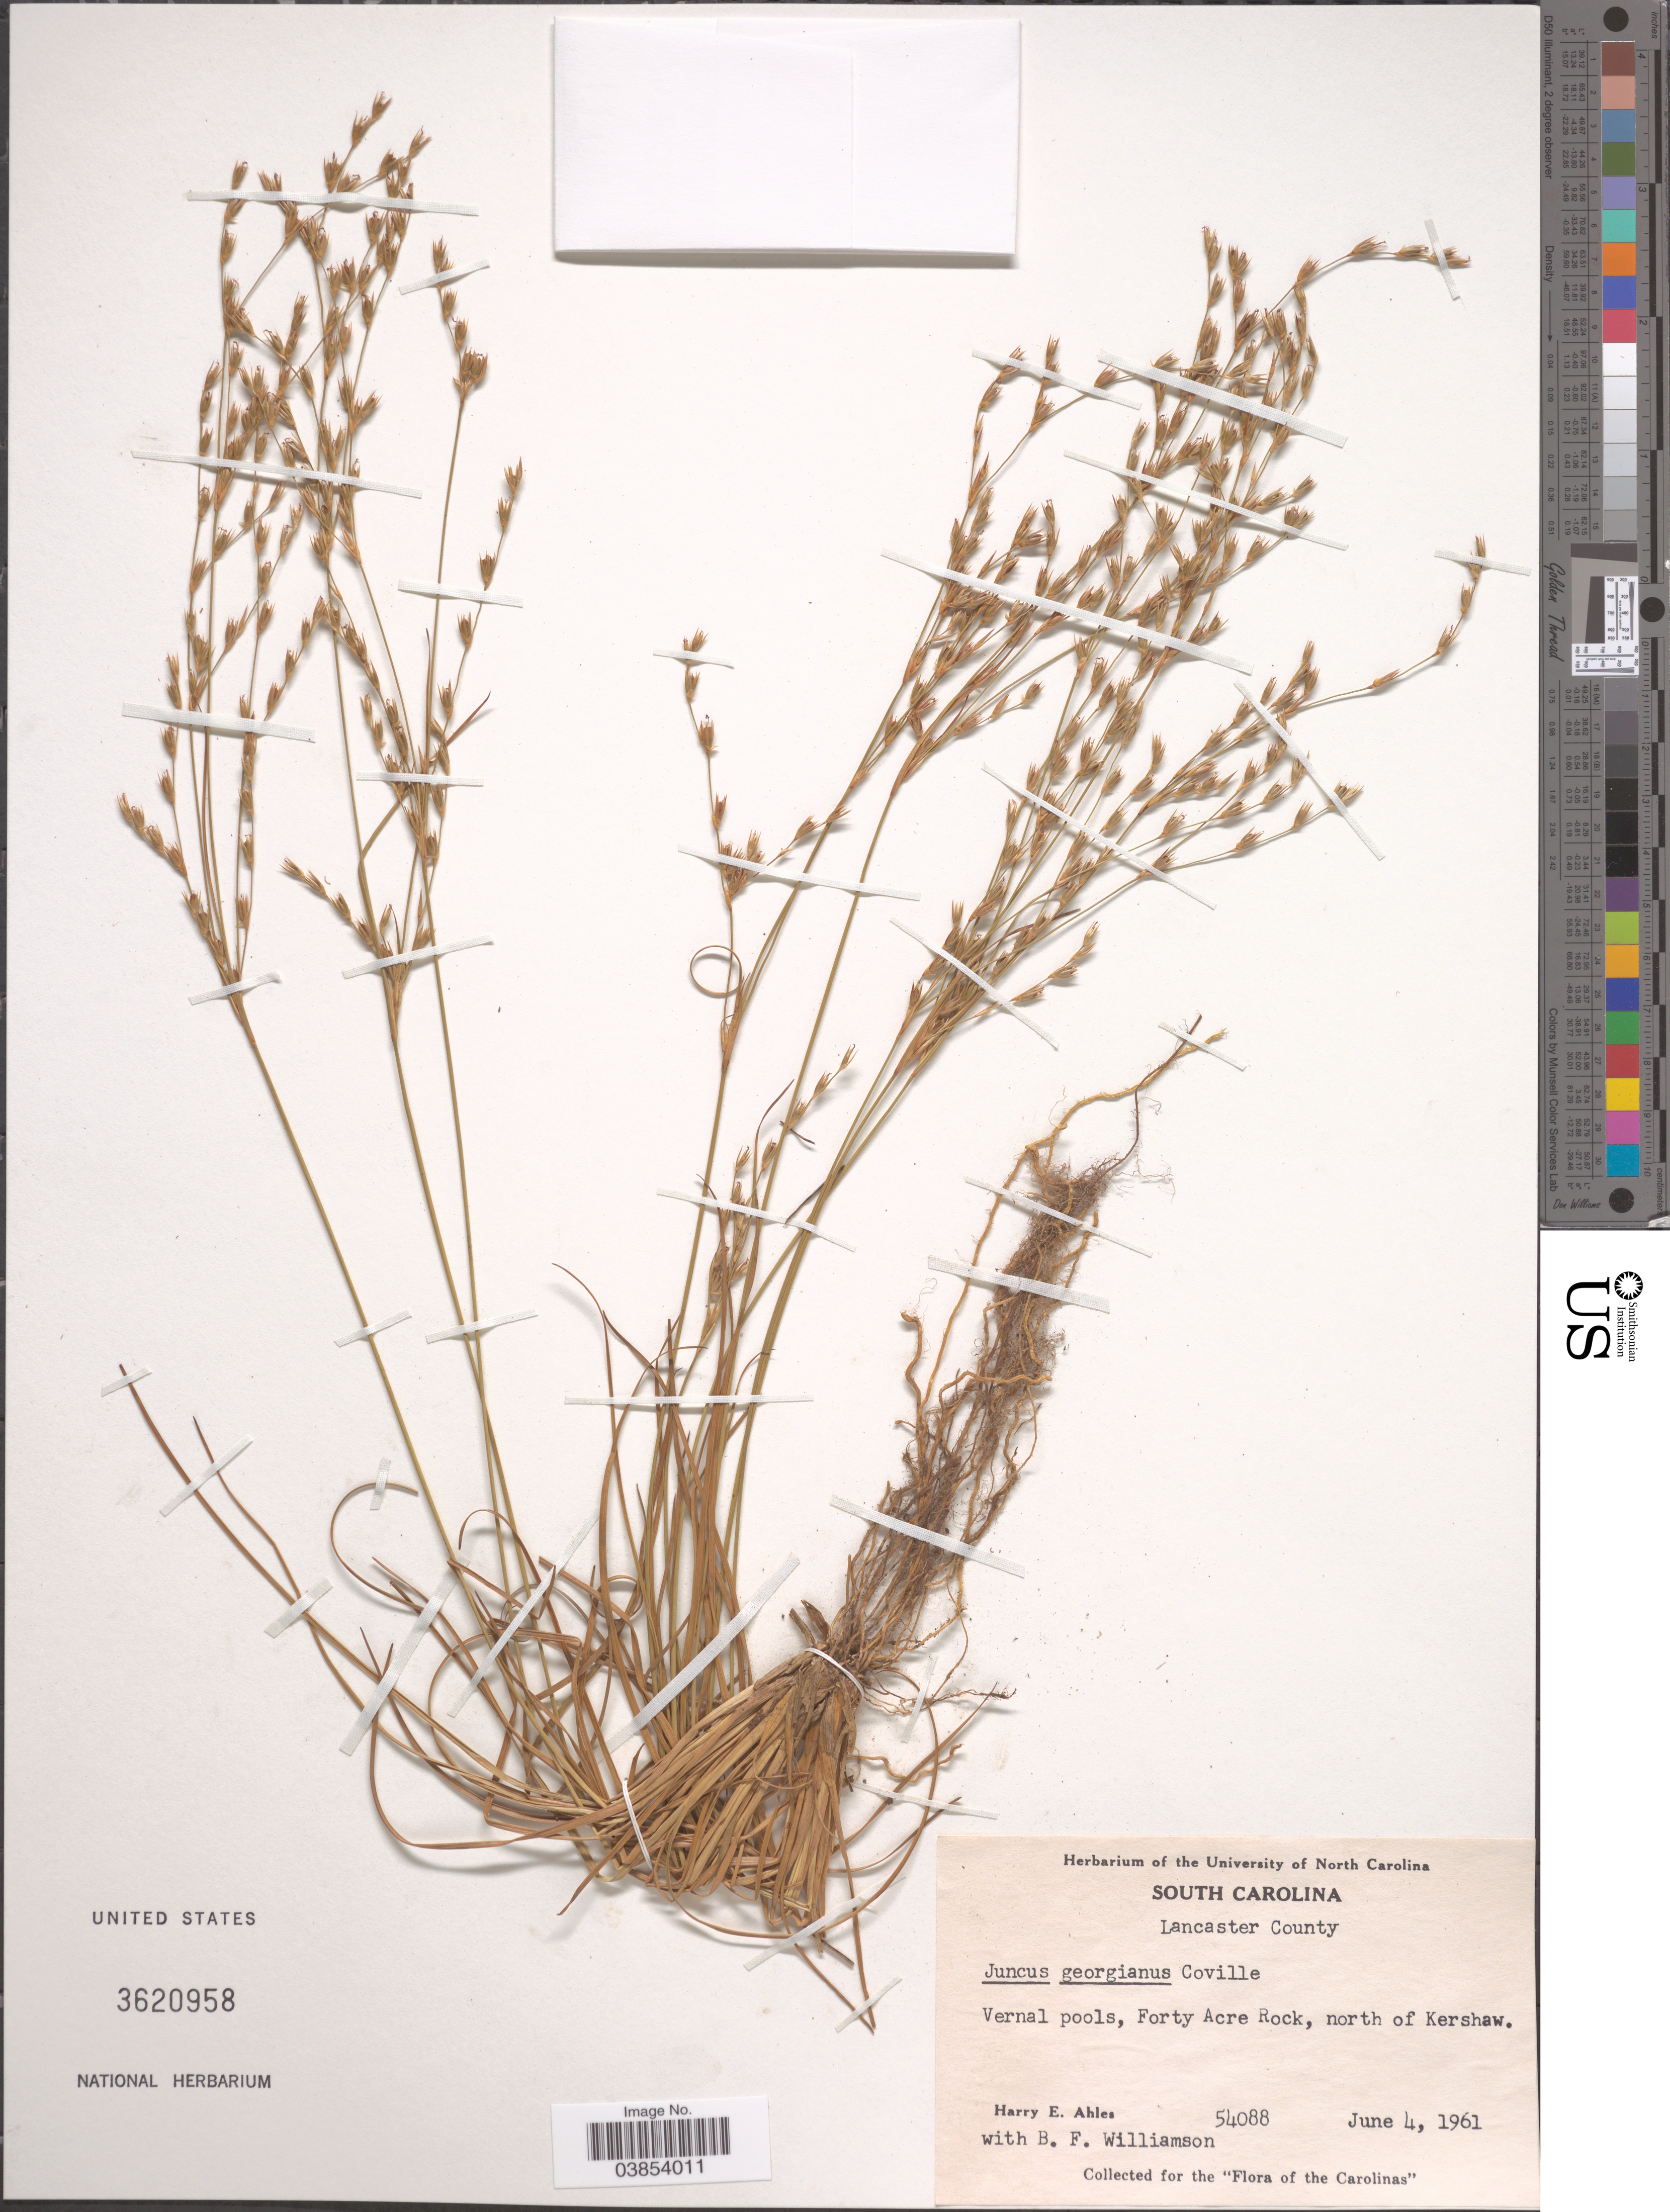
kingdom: Plantae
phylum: Tracheophyta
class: Liliopsida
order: Poales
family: Juncaceae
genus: Juncus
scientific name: Juncus georgianus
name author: Coville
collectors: H. E. Ahles & B. Williamson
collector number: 54088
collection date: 1961-06-04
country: United States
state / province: South Carolina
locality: Lancaster County. Forty Acre Rock, north of Kershaw.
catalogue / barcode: US 3620958